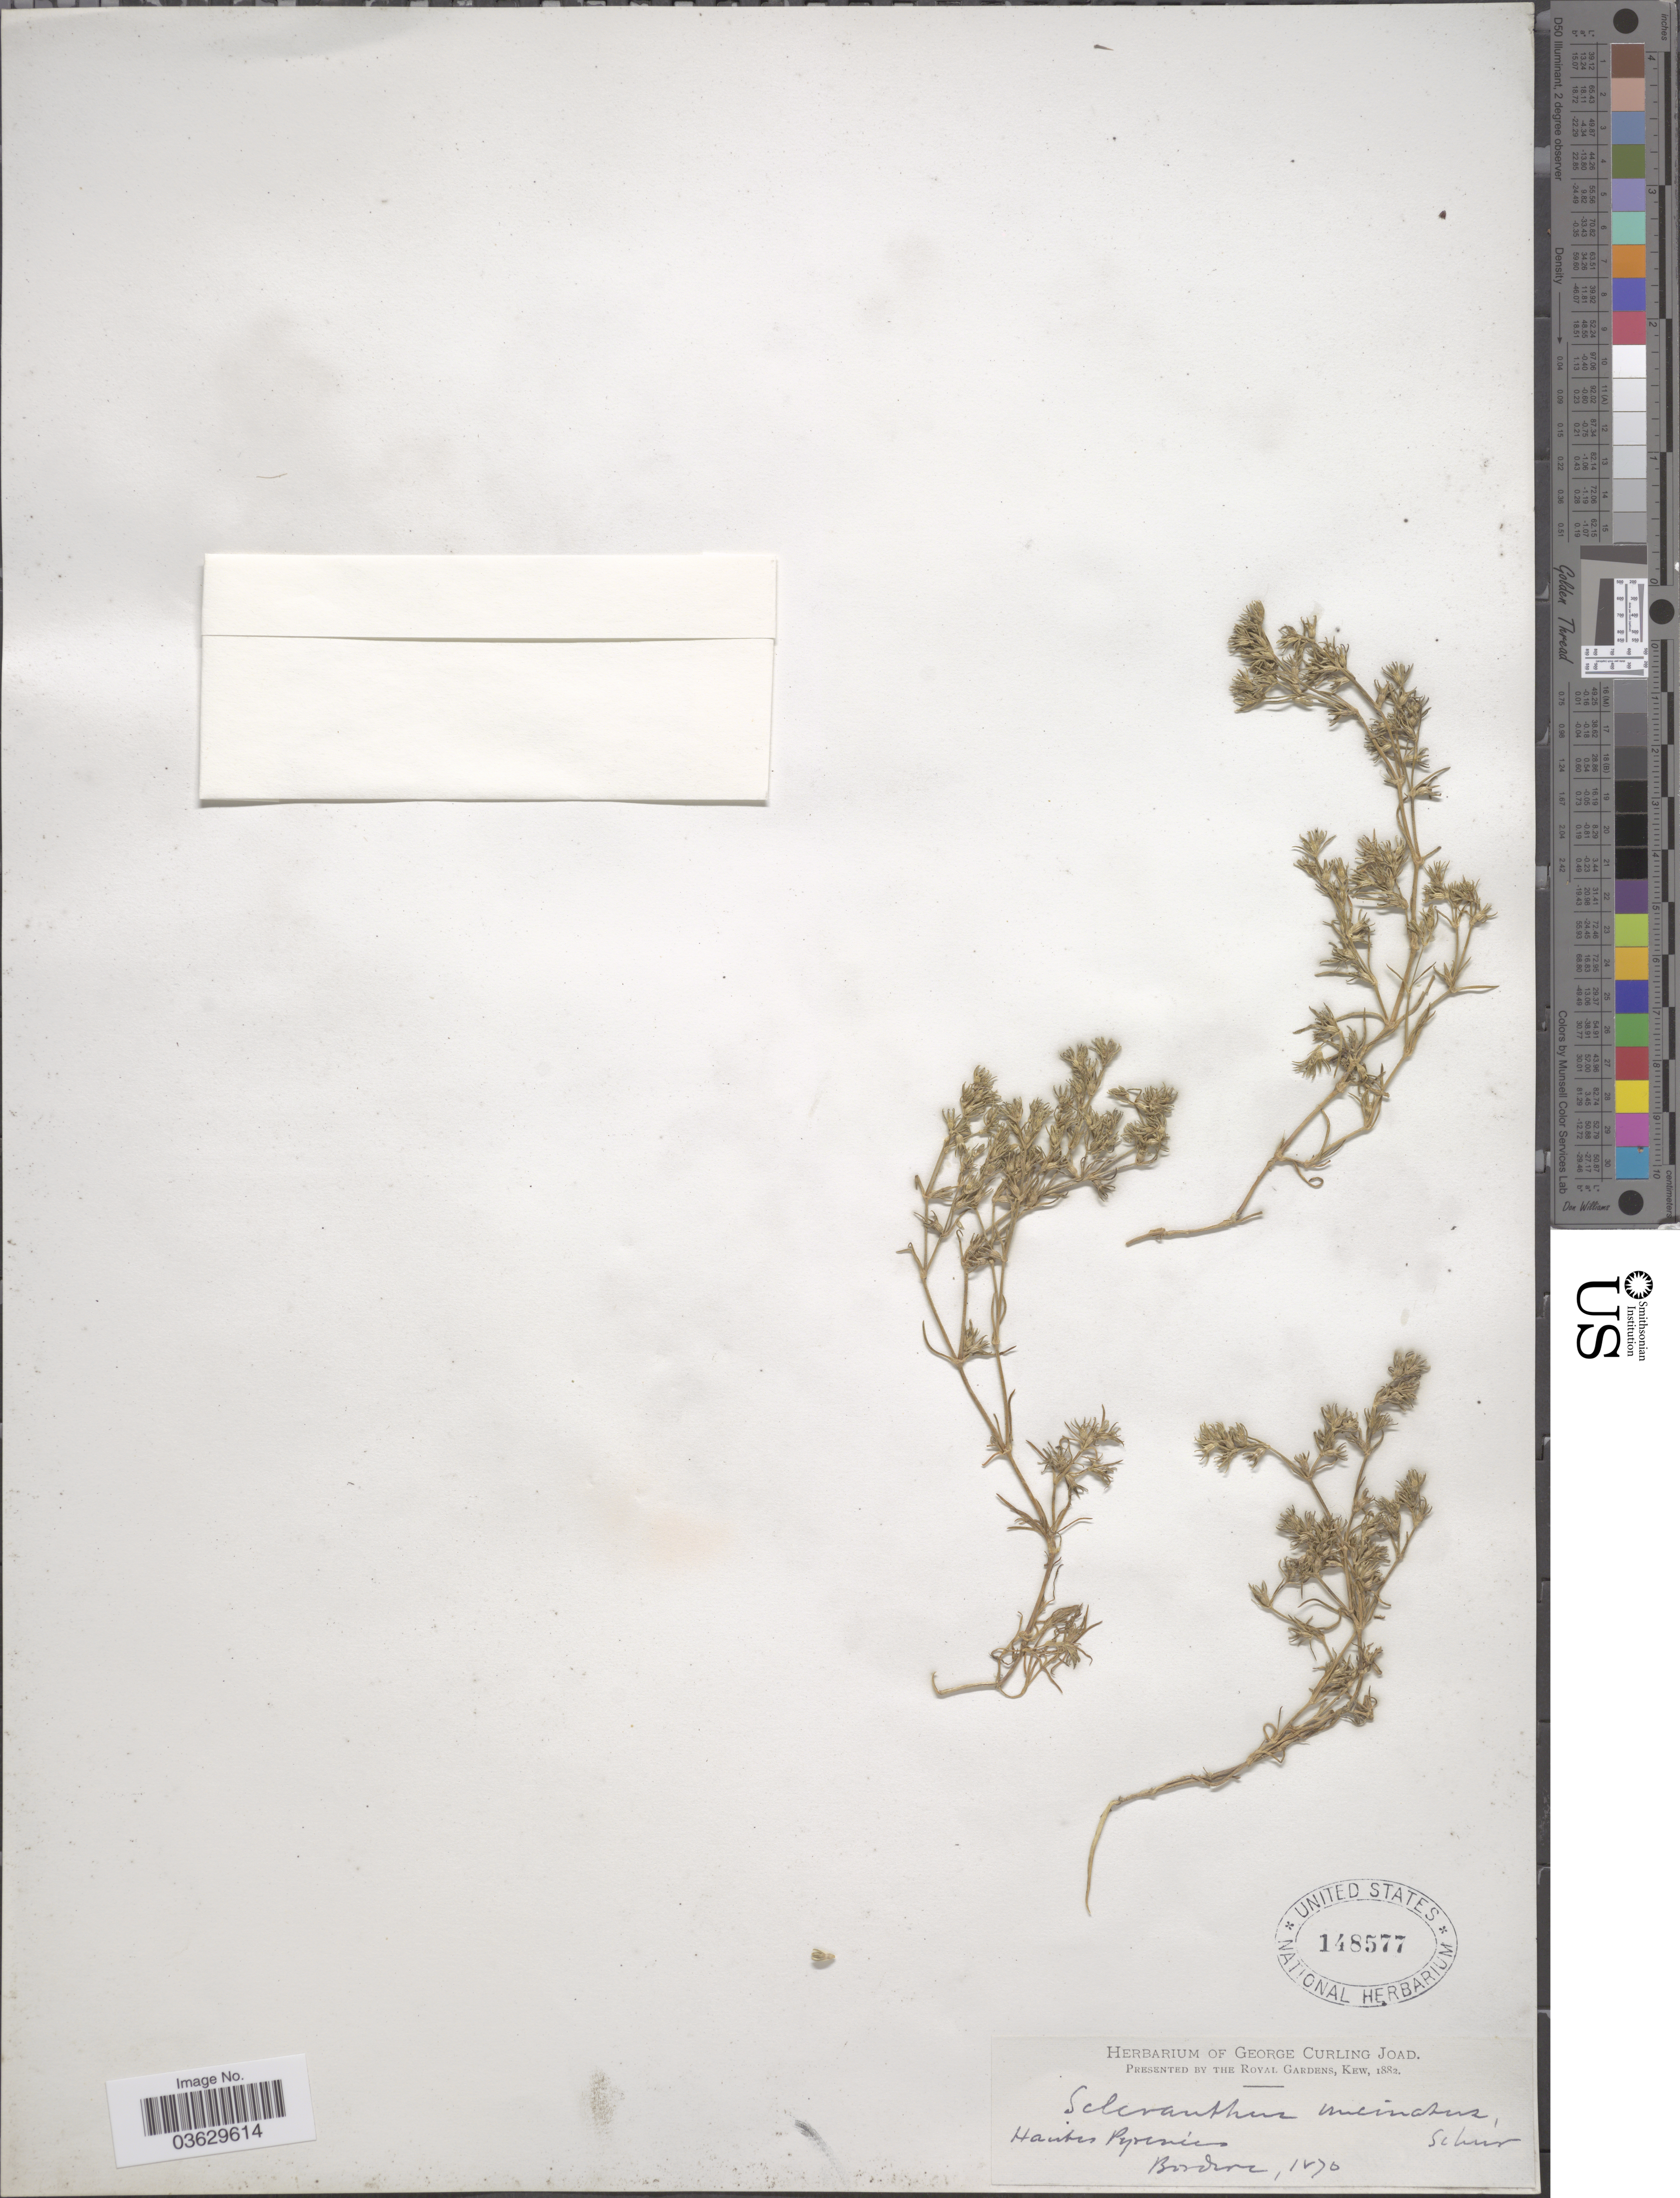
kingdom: Plantae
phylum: Tracheophyta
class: Magnoliopsida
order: Caryophyllales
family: Caryophyllaceae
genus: Scleranthus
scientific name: Scleranthus uncinatus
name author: Schur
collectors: -. Bordere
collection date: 1870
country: France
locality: Haute Pyrenées.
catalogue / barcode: US 148577